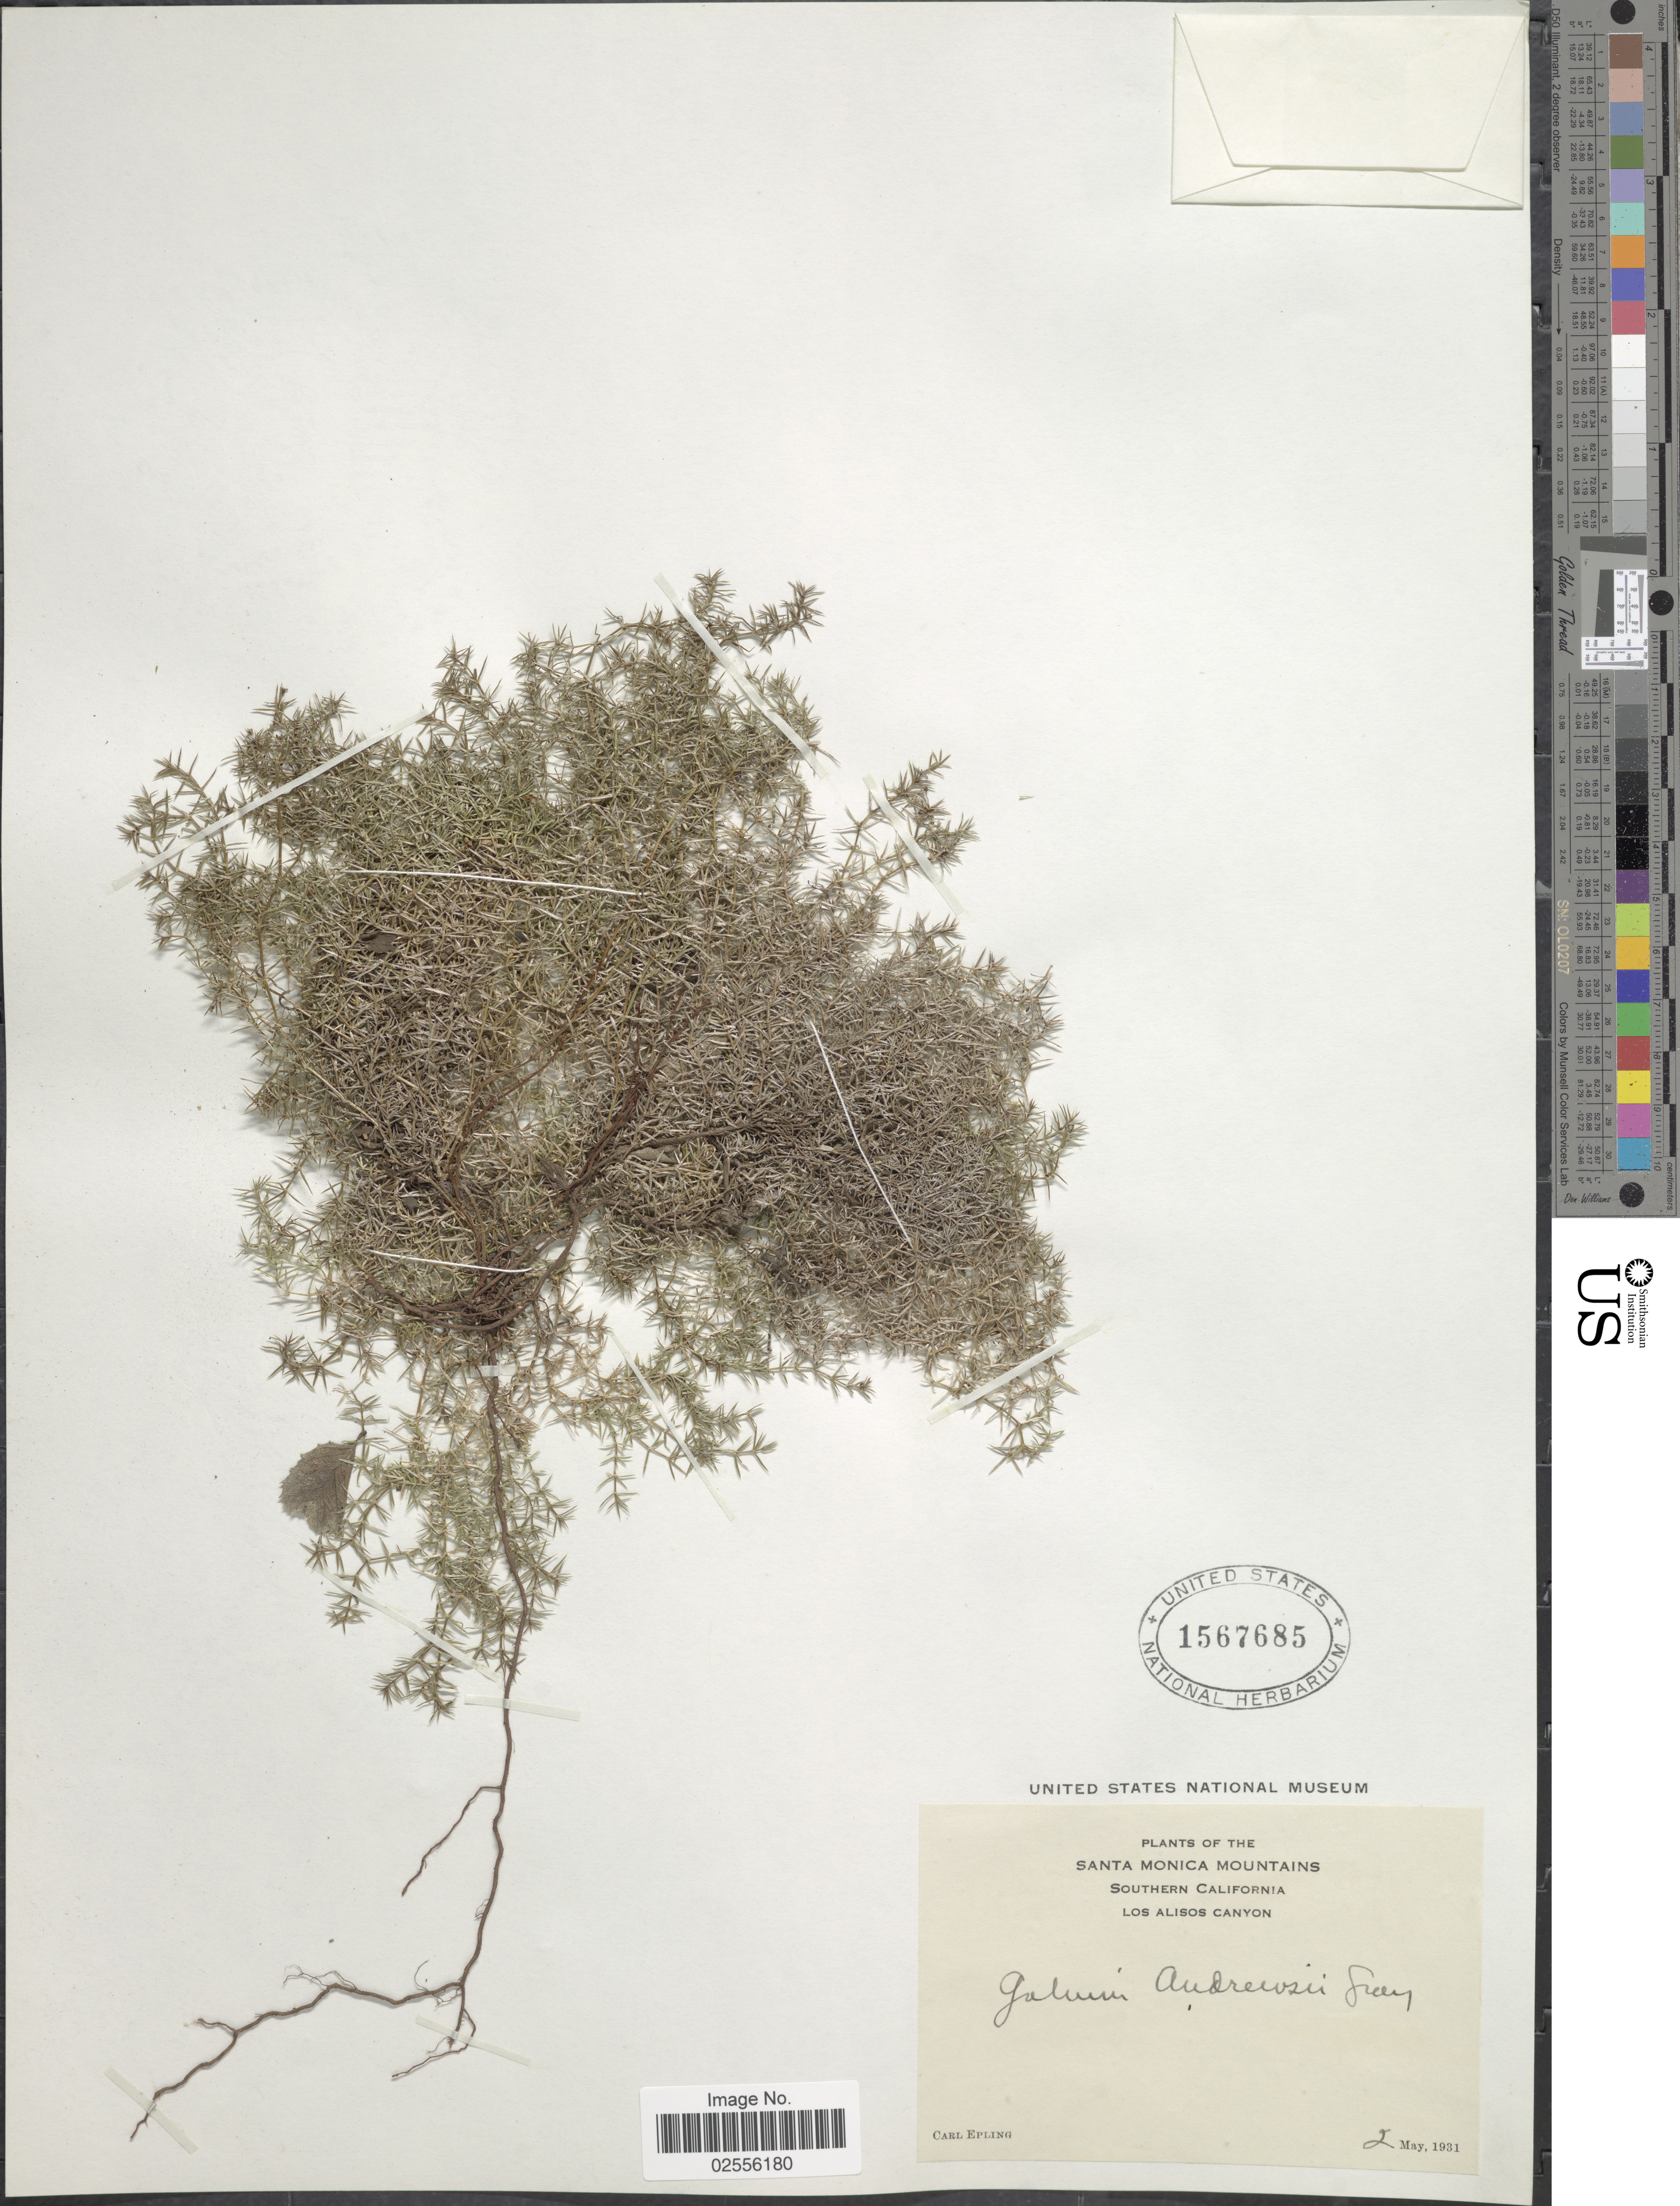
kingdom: Plantae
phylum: Tracheophyta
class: Magnoliopsida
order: Gentianales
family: Rubiaceae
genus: Galium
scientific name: Galium andrewsii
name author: A. Gray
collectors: C. C. Epling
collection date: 1931-05-02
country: United States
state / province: California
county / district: Los Angeles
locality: Santa Monica Mountains, Southern California, Los Alisos Canyon.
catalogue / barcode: US 1567685